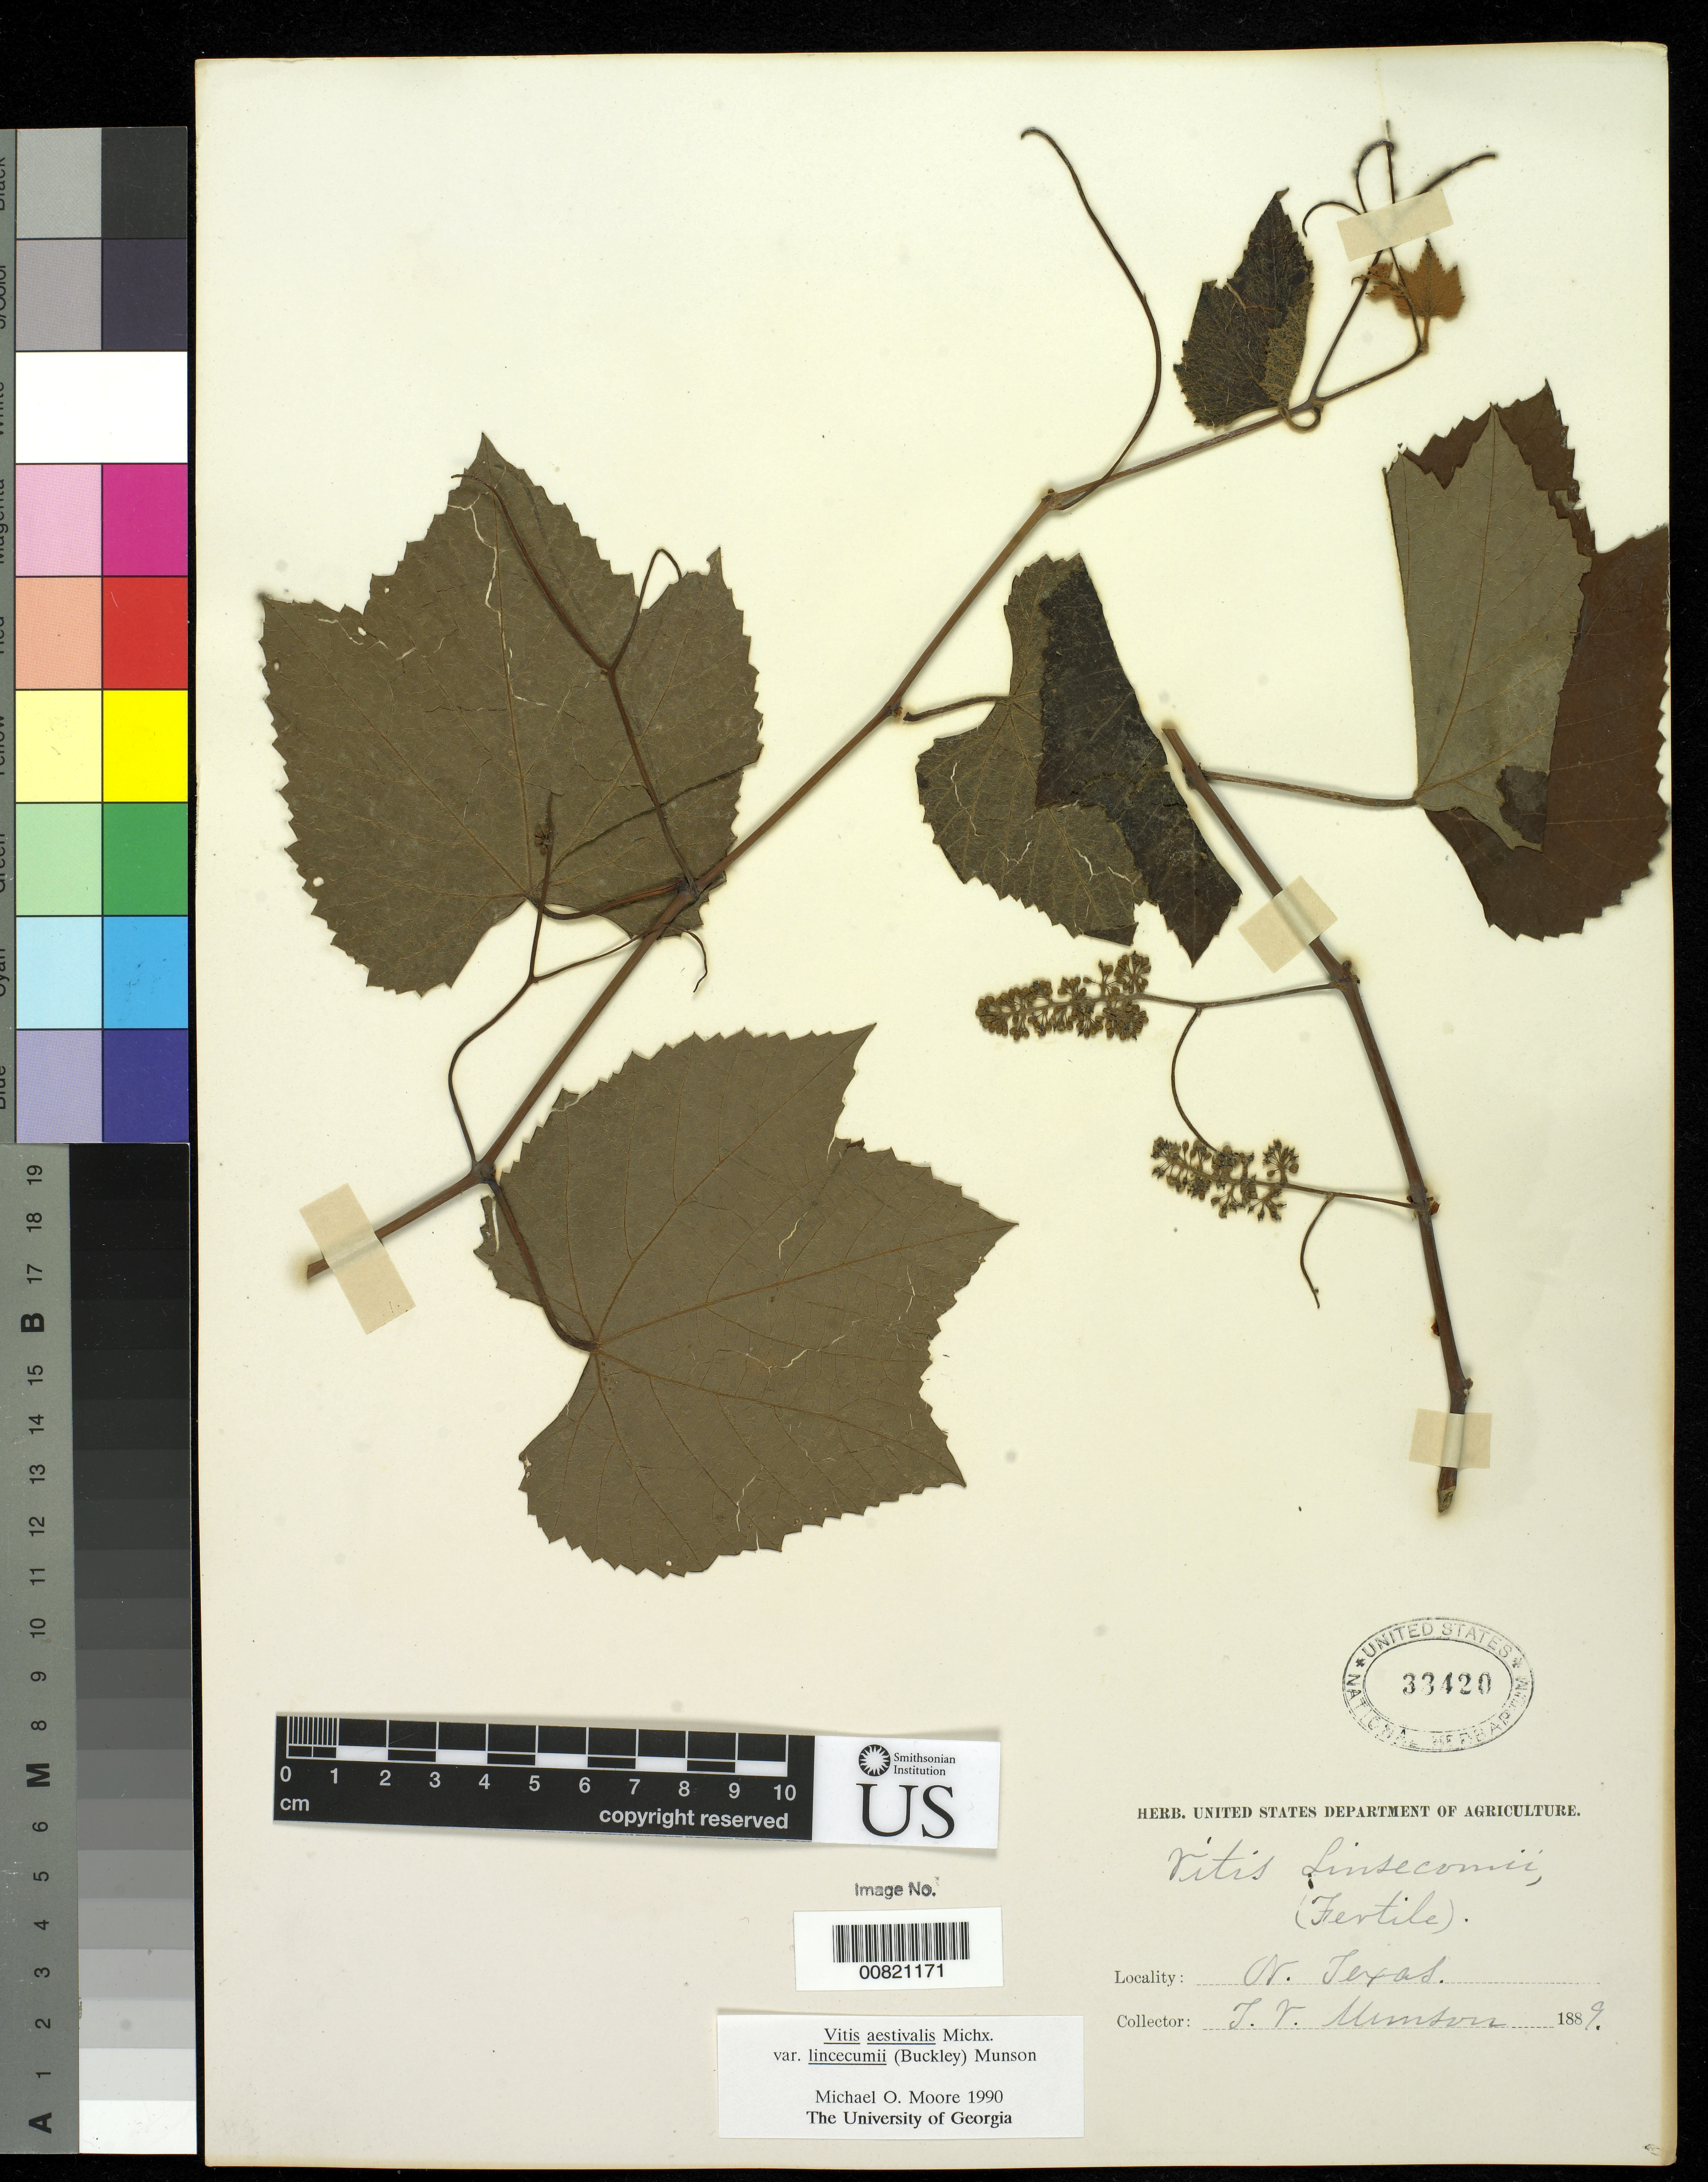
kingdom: Plantae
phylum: Tracheophyta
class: Magnoliopsida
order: Vitales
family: Vitaceae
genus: Vitis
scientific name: Vitis aestivalis var. linsecomii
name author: (Buckley) Munson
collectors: T. V. Munson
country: United States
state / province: Texas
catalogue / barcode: US 33420